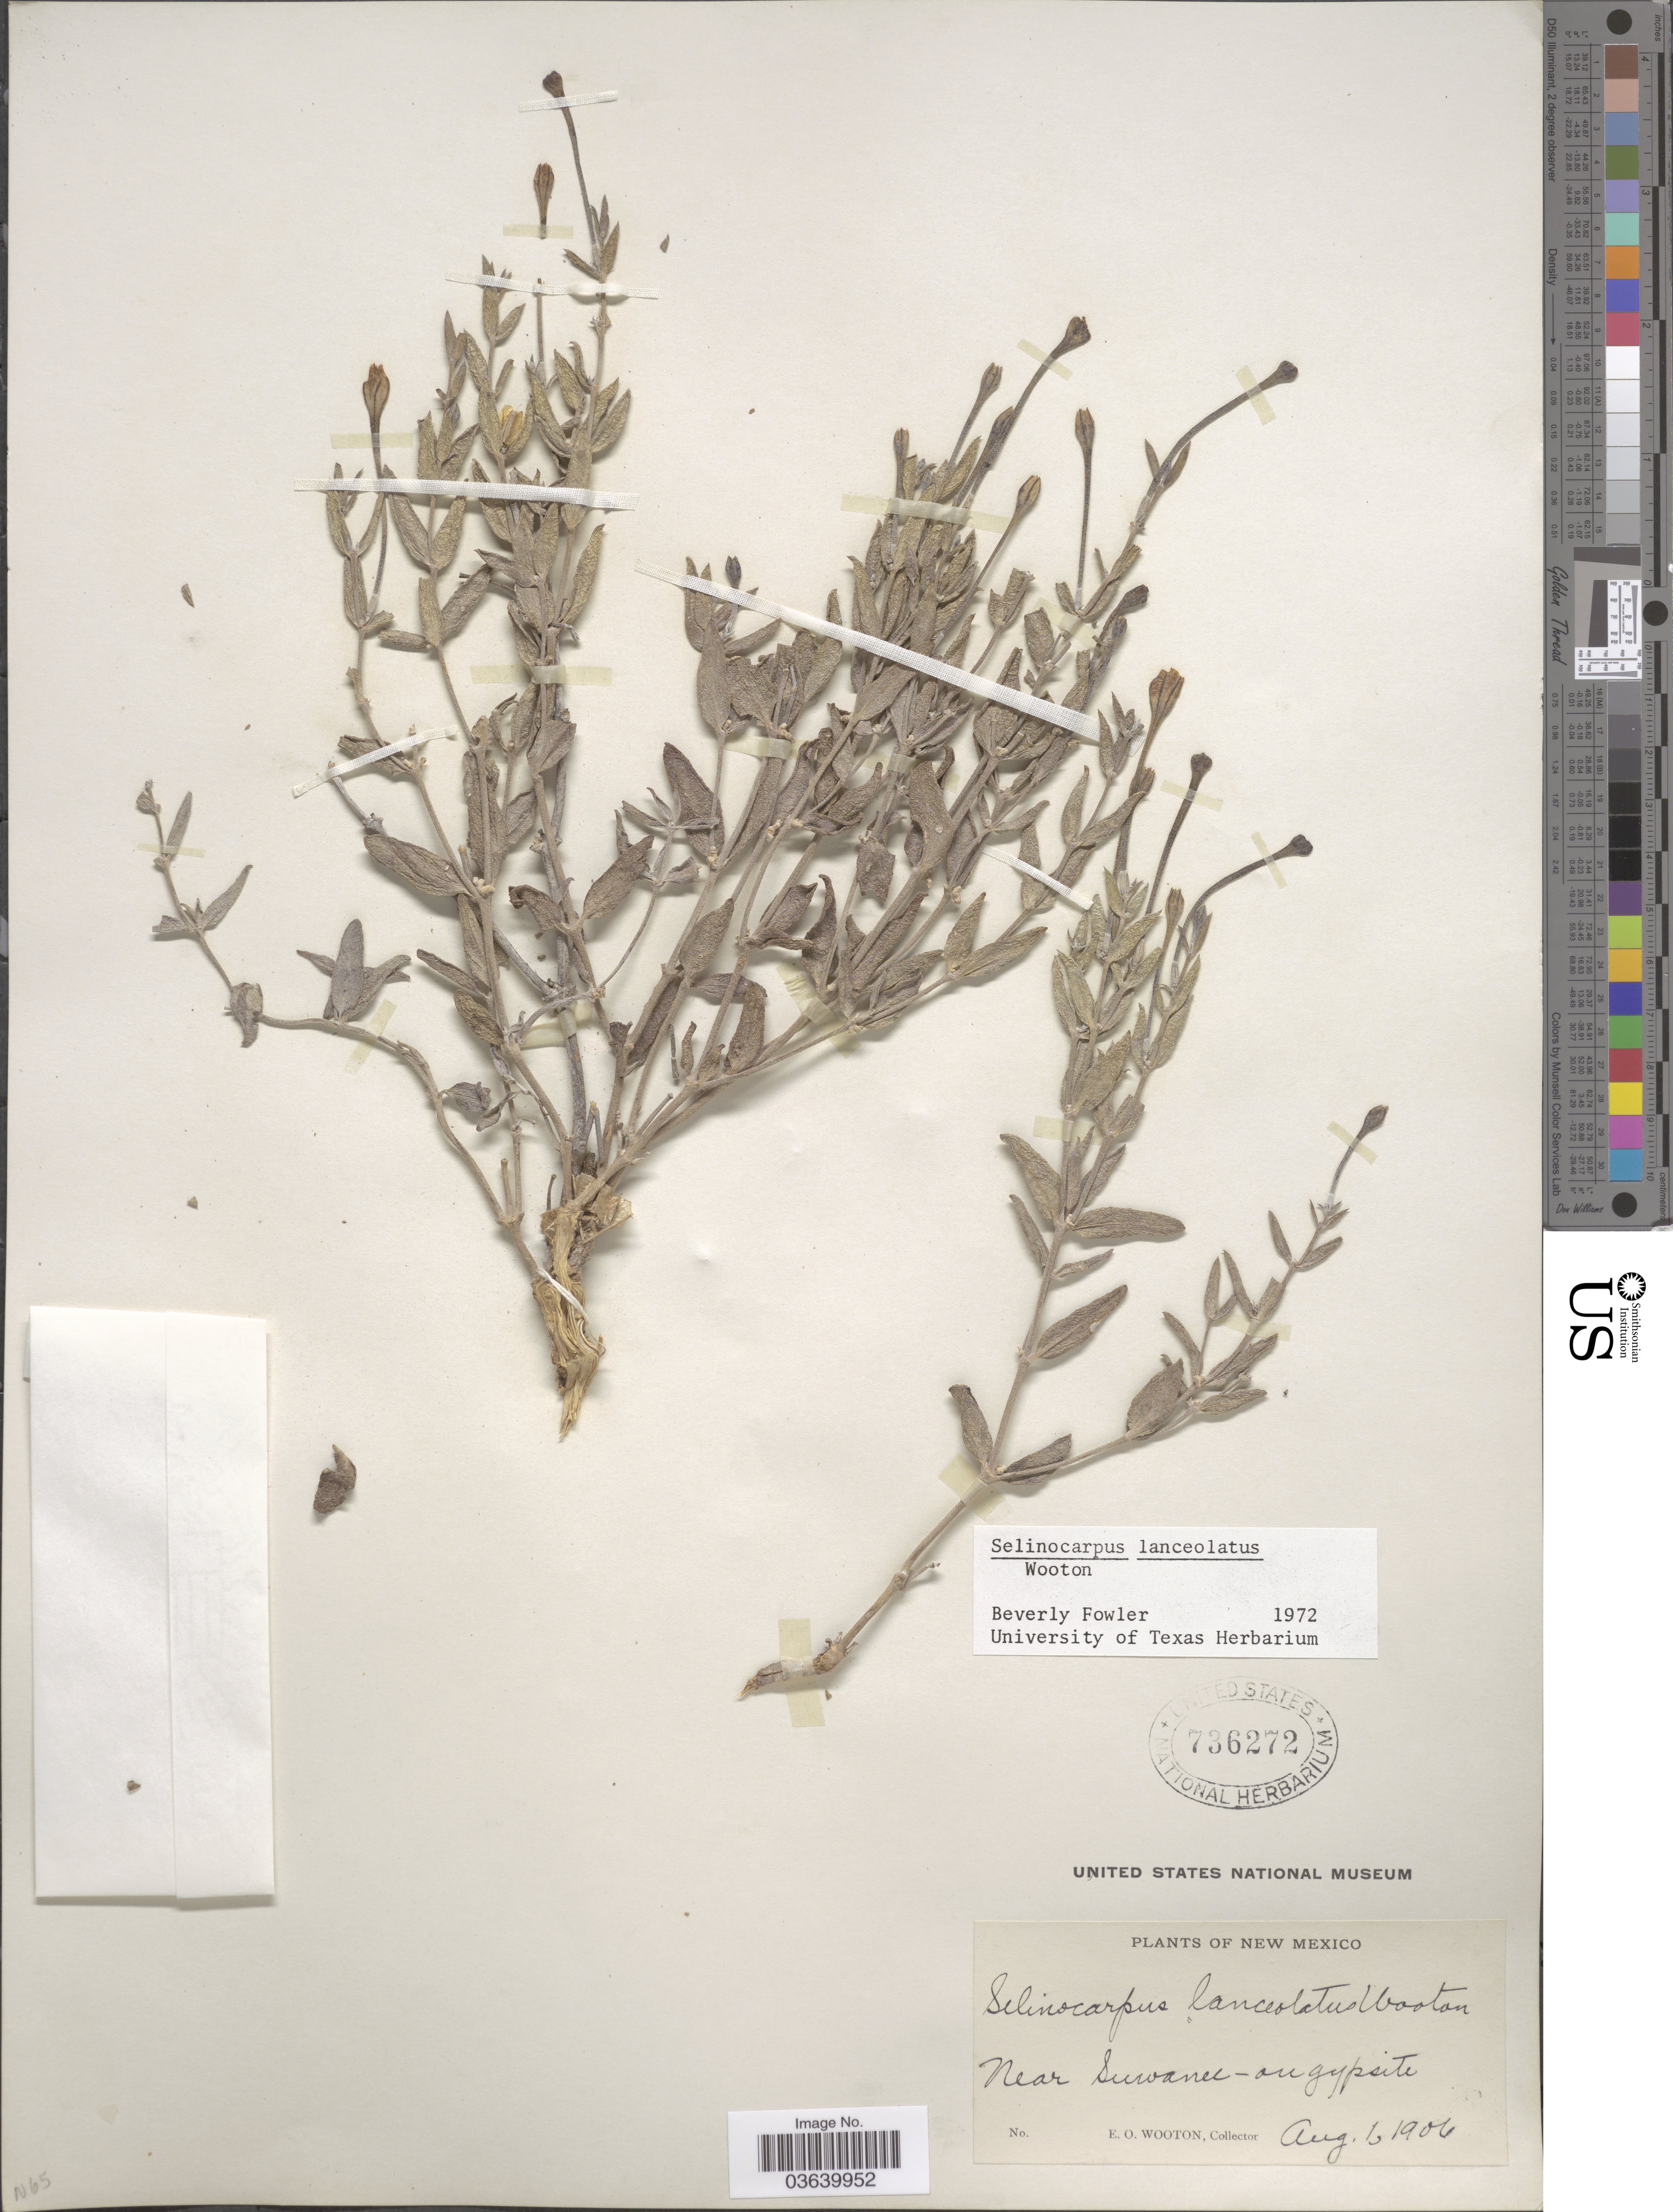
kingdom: Plantae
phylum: Tracheophyta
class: Magnoliopsida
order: Caryophyllales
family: Nyctaginaceae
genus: Acleisanthes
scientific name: Acleisanthes lanceolatus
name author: (Wooton) R.A. Levin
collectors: E. O. Wooton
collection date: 1906-08-06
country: United States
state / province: New Mexico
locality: Near Suwanee.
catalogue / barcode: US 736272